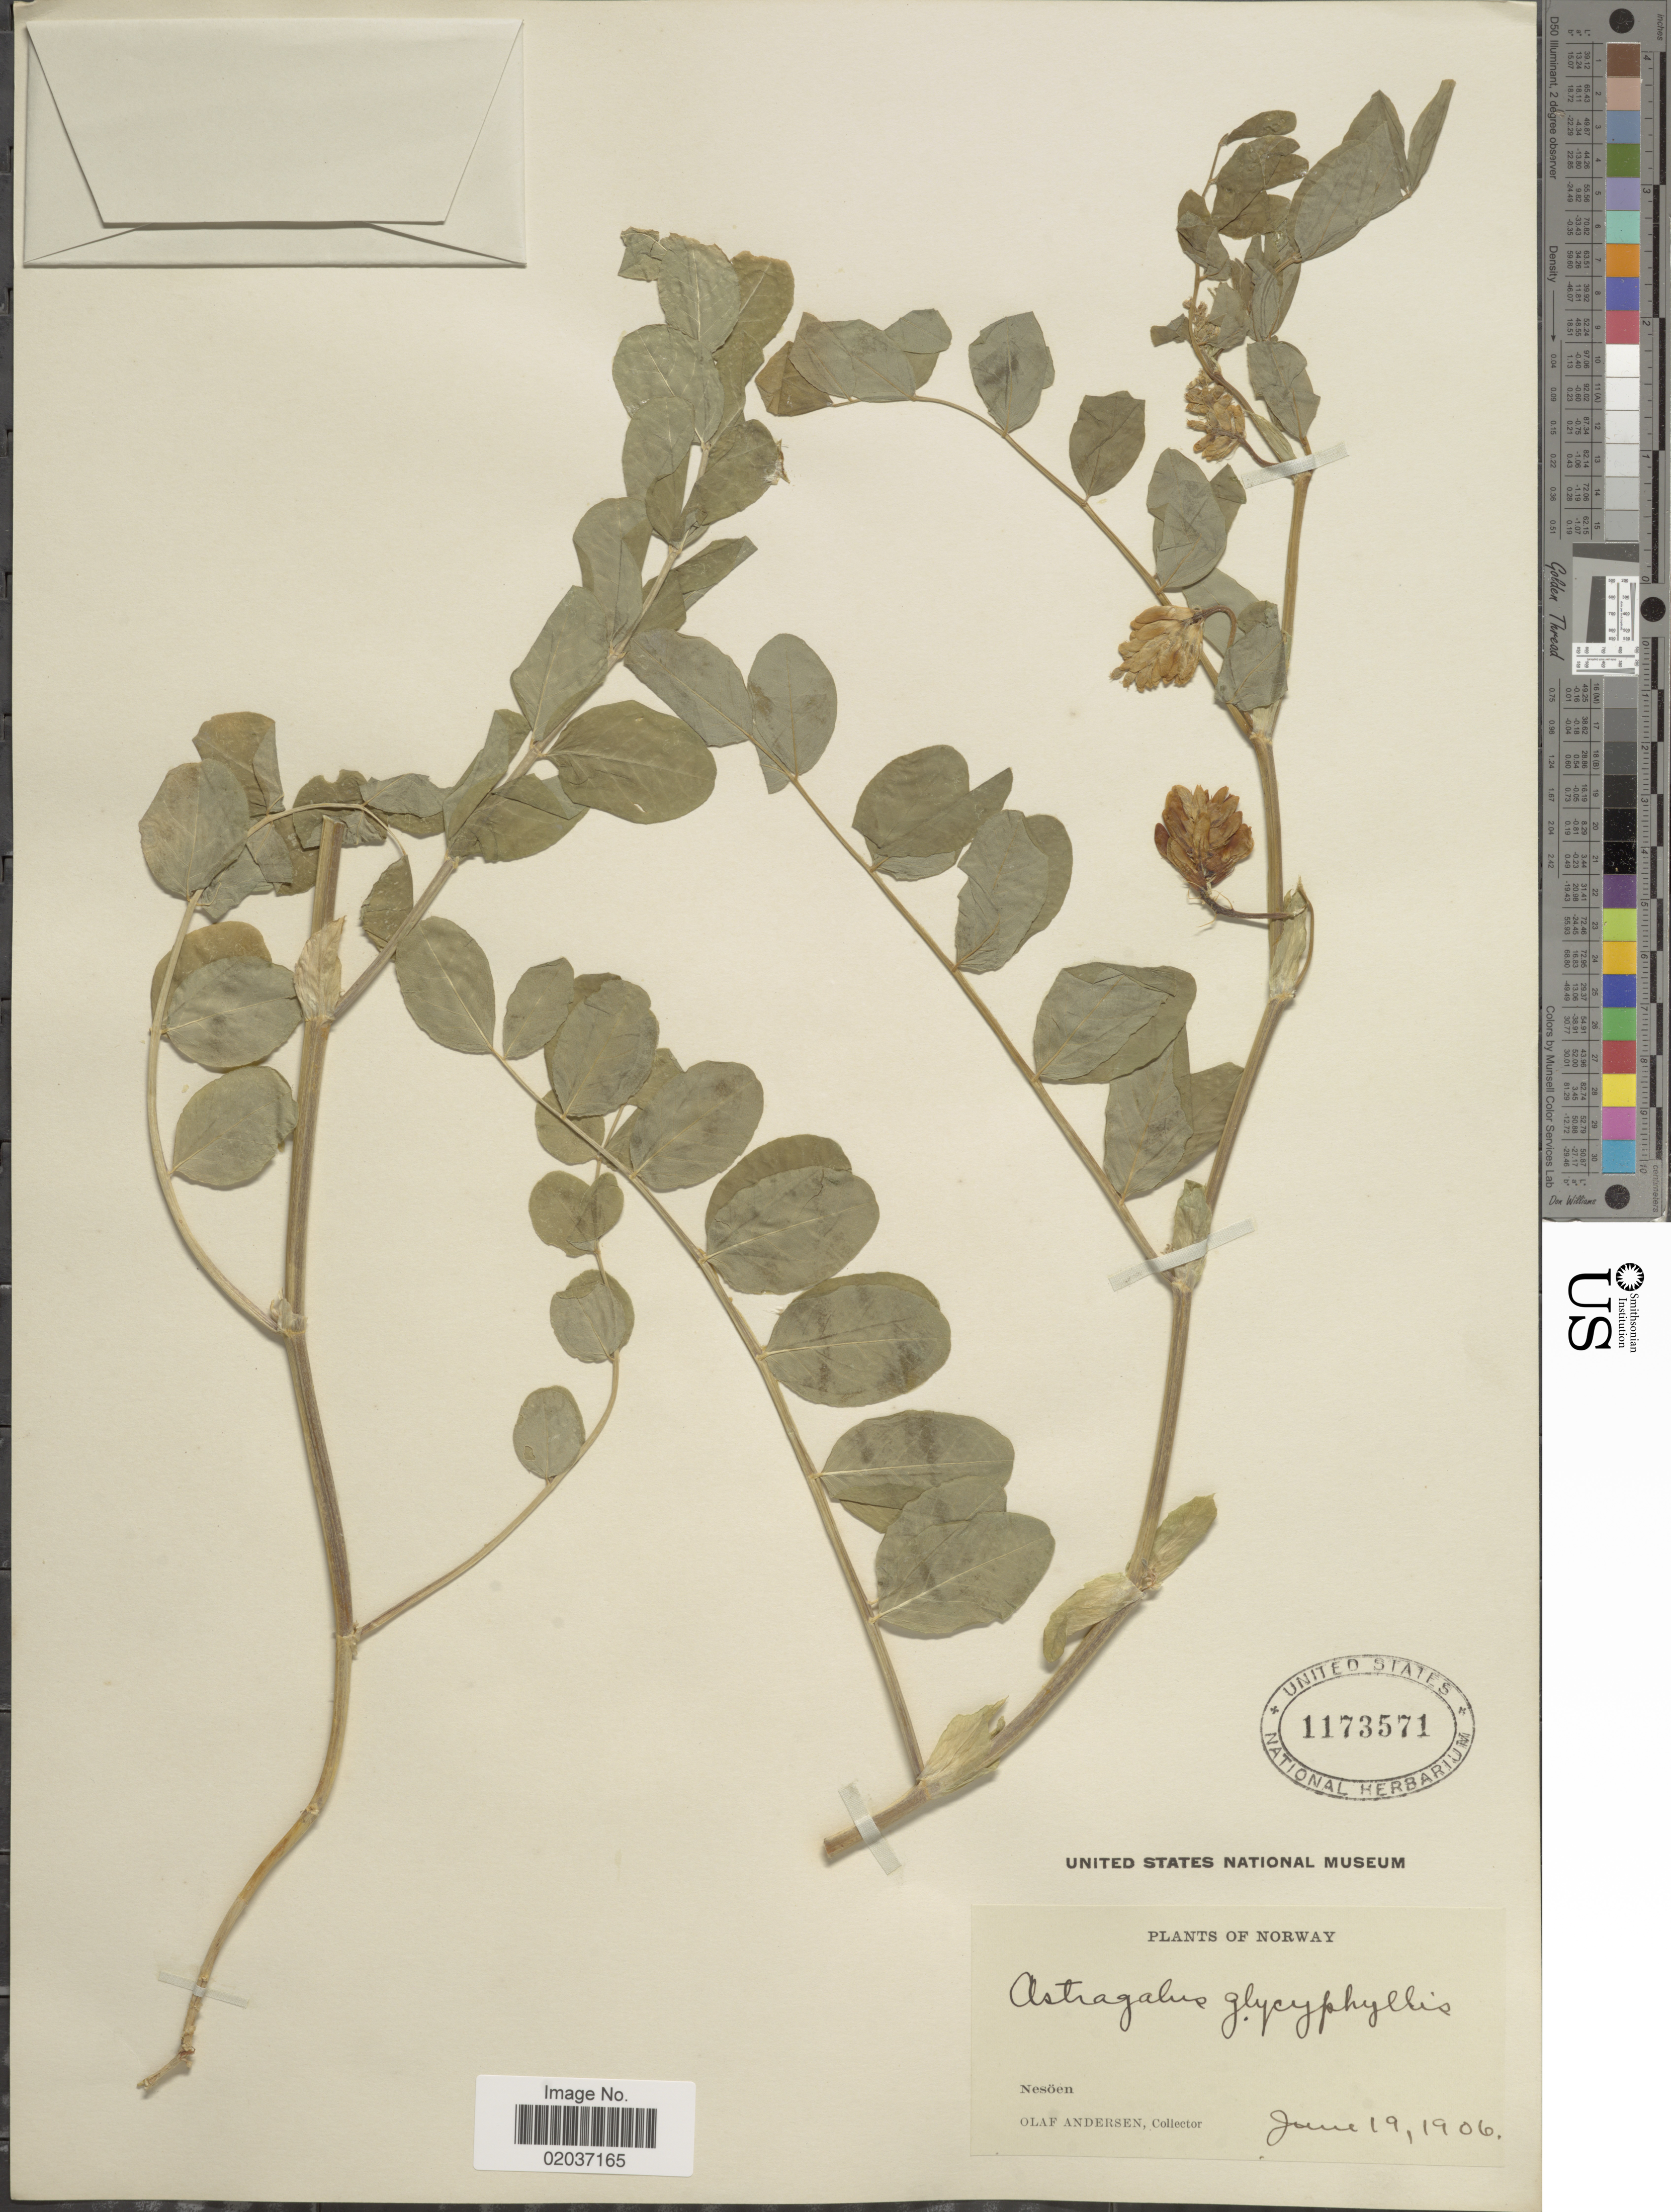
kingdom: Plantae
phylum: Tracheophyta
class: Magnoliopsida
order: Fabales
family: Fabaceae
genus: Astragalus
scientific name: Astragalus glycyphyllos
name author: L.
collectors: O. Andersen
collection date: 1906-06-19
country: Norway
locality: Norway. Nesoen.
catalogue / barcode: US 1173571